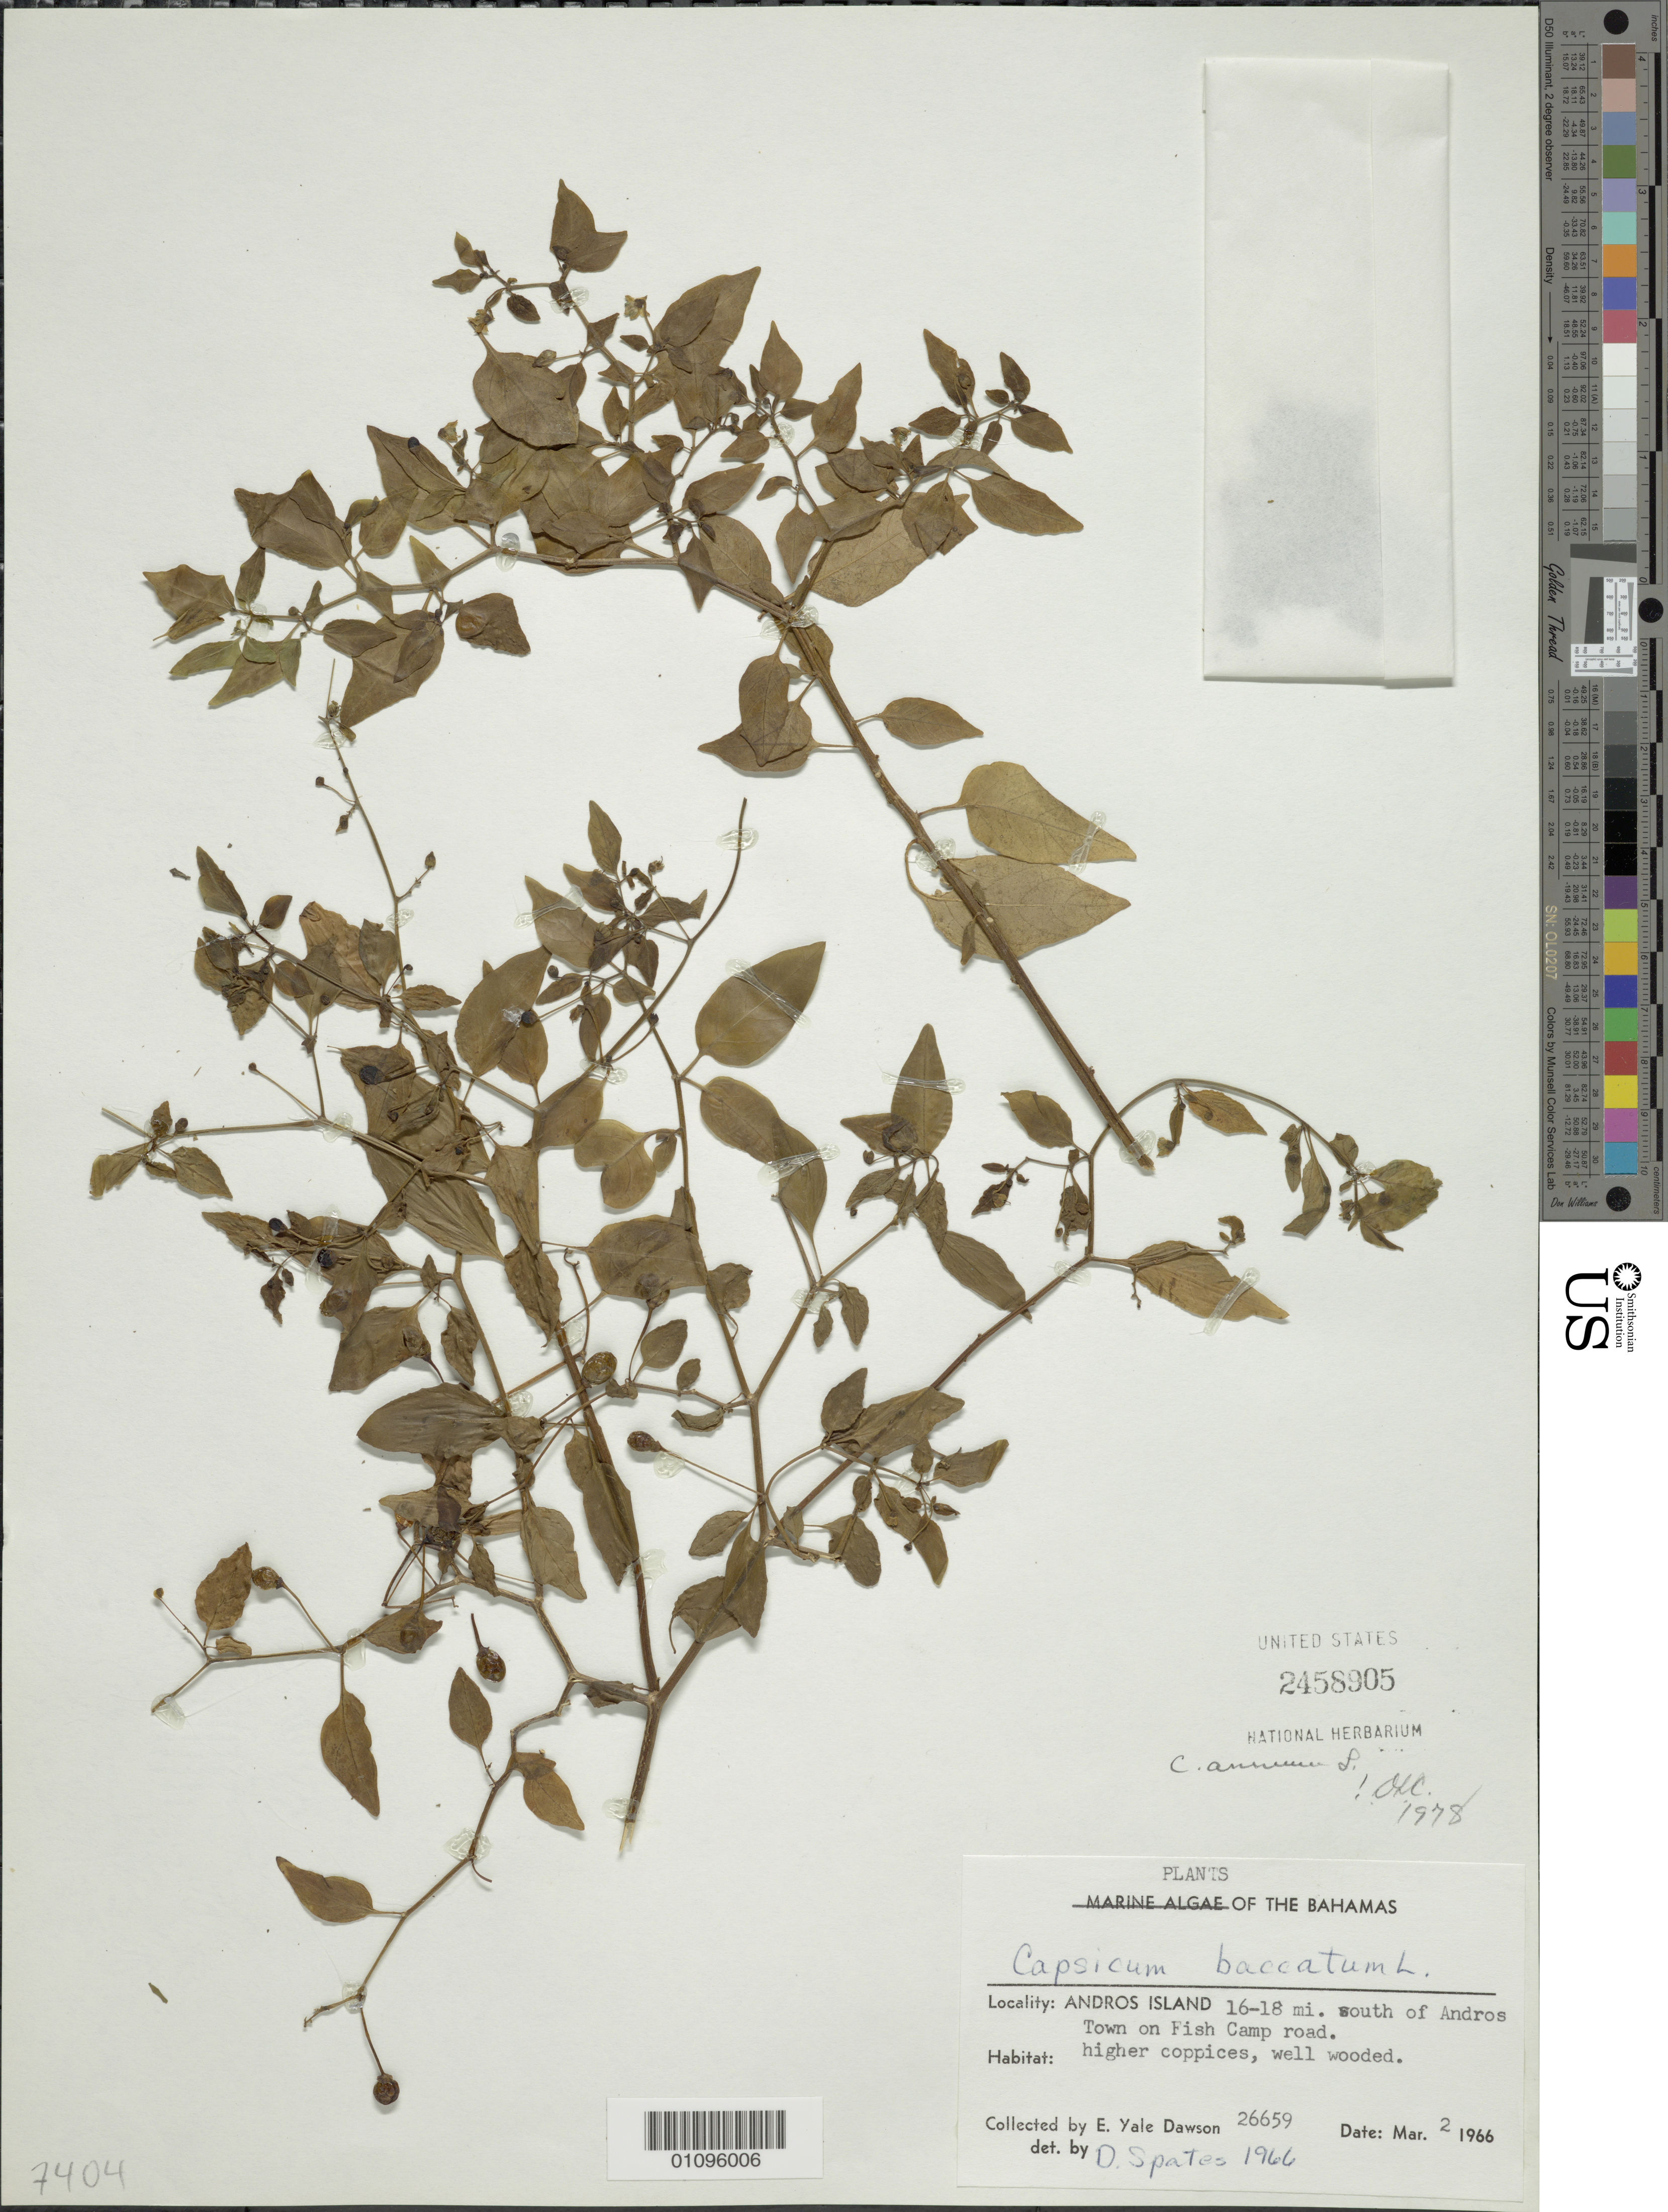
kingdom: Plantae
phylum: Tracheophyta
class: Magnoliopsida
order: Solanales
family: Solanaceae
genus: Capsicum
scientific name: Capsicum baccatum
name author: L.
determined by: Spates, D.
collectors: E. Y. Dawson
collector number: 26659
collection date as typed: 02 Mar 1966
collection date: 1966-03-02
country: Bahamas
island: Andros I.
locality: Andros Town, 16-18 miles S of; on Fish Camp Road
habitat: Higher coppices, well-wooded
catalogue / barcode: US 2458905